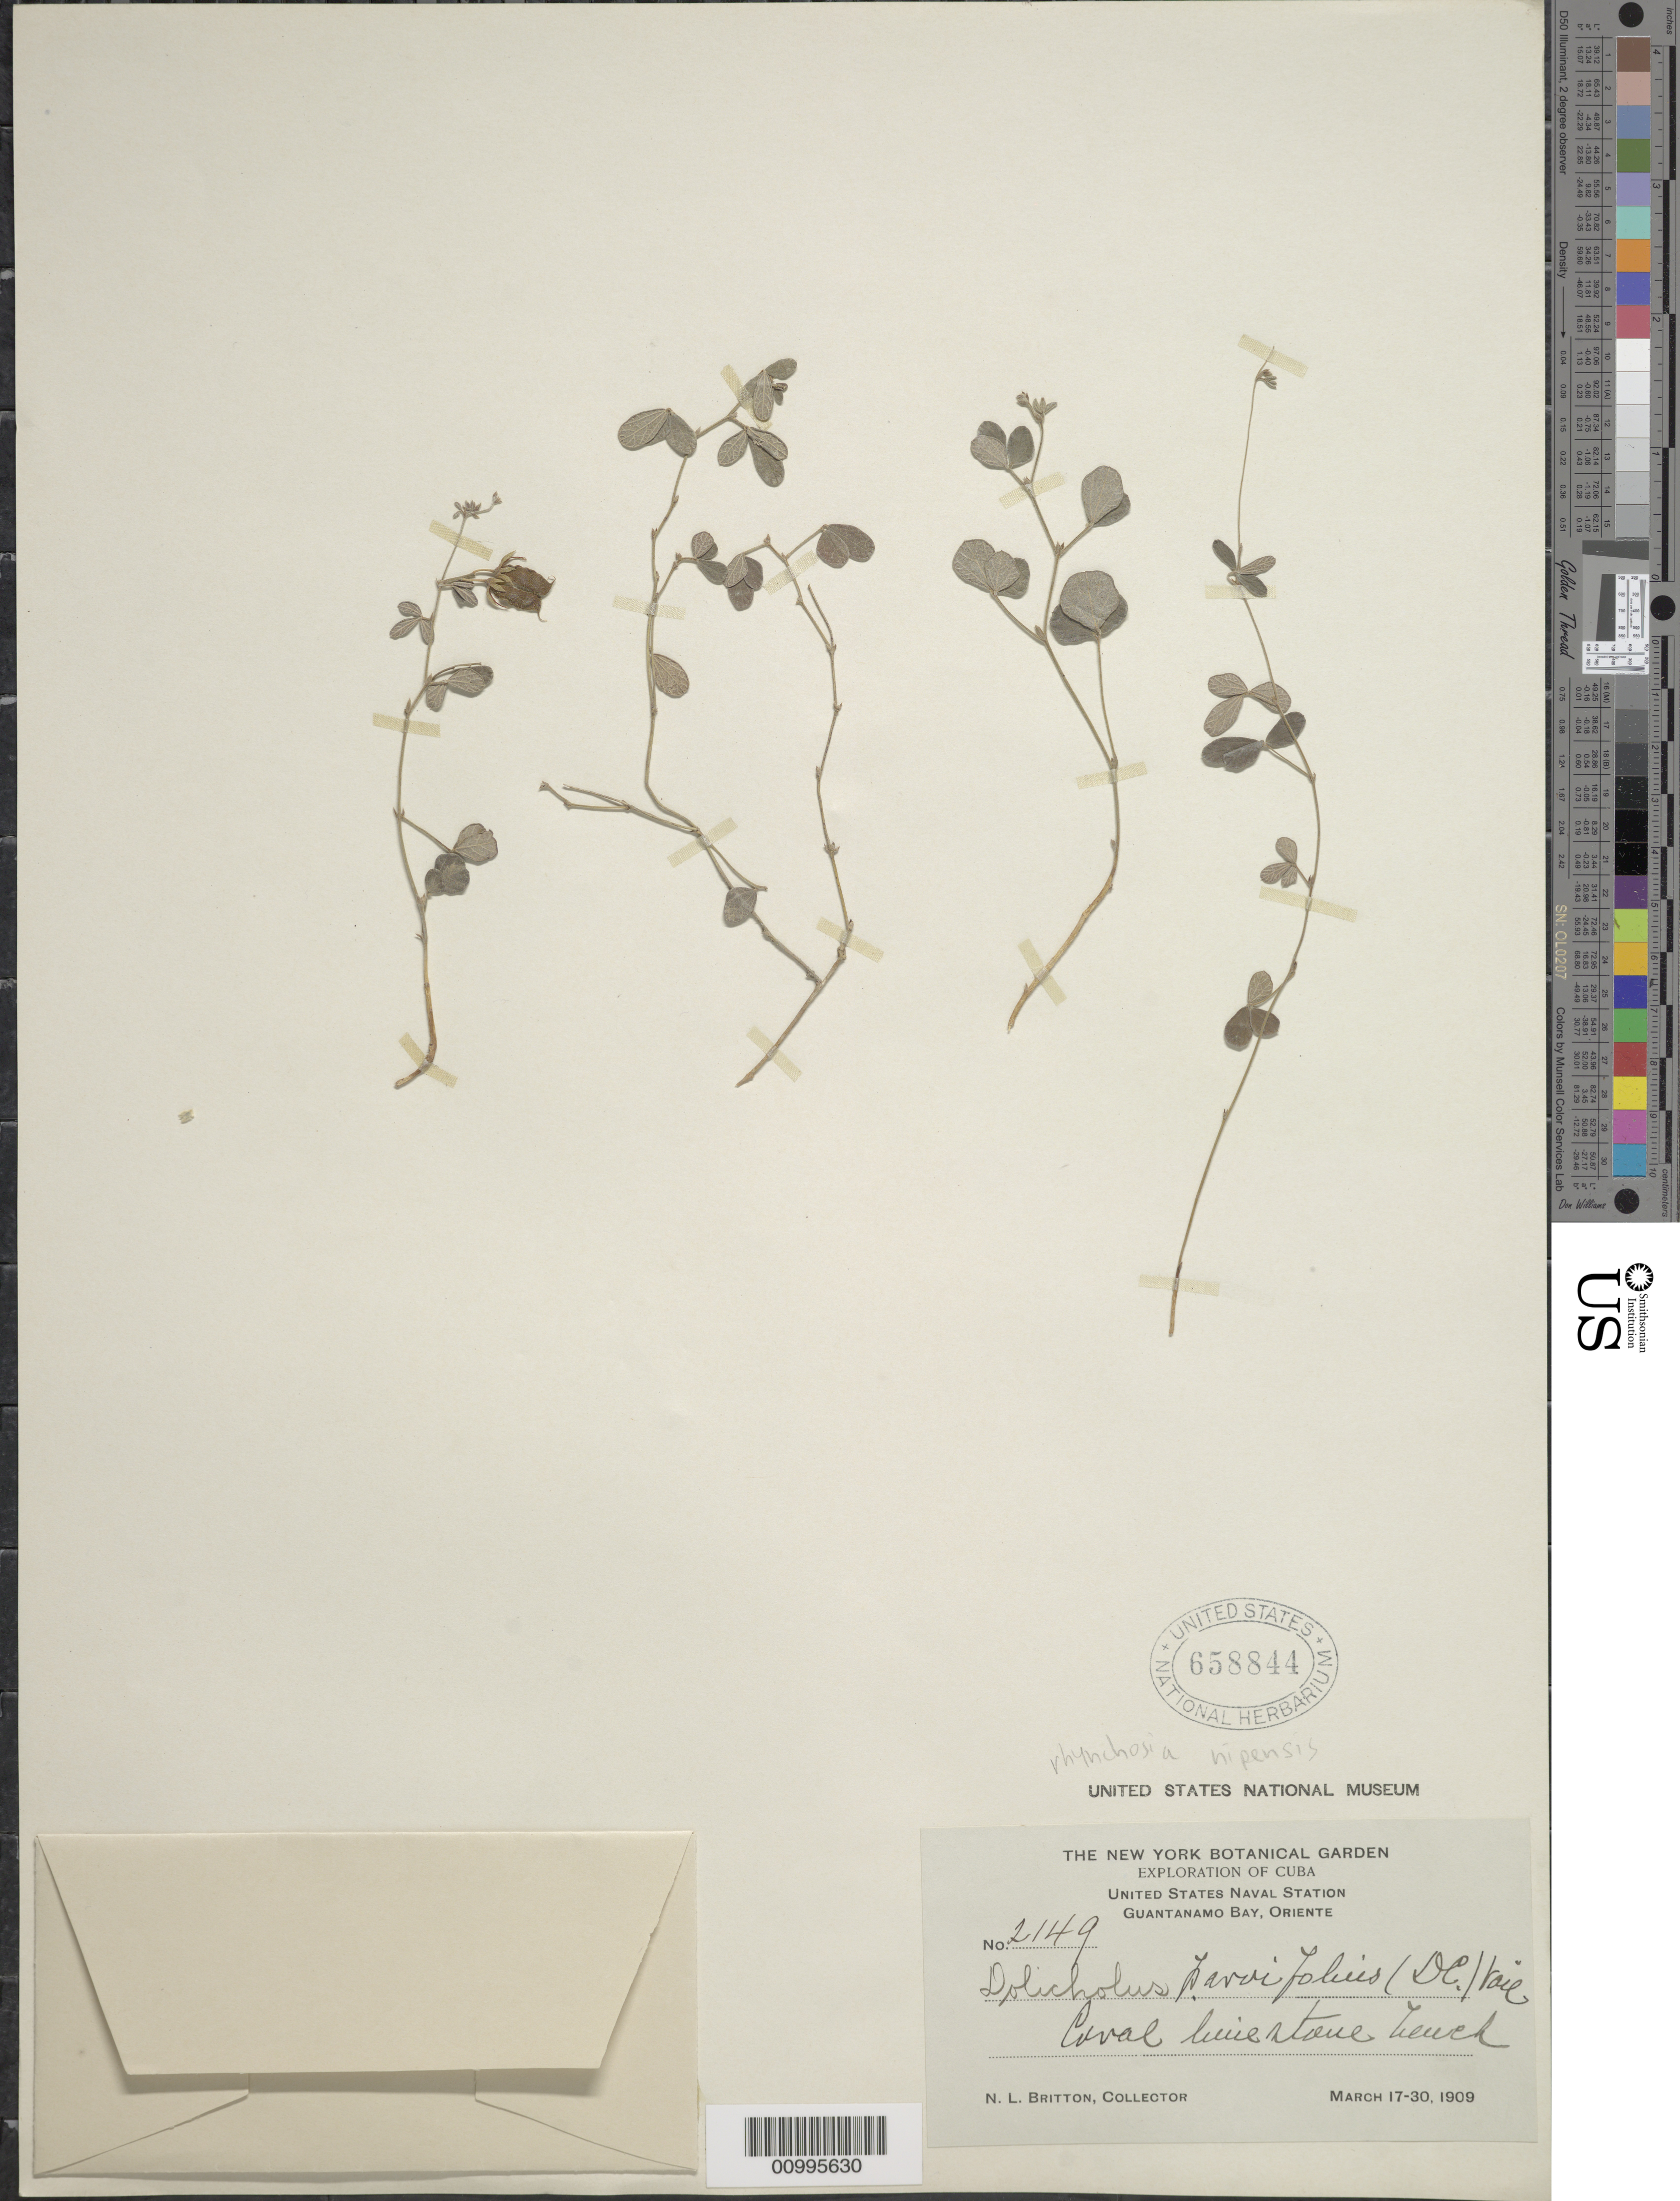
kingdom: Plantae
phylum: Tracheophyta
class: Magnoliopsida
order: Fabales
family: Fabaceae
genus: Rhynchosia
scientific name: Rhynchosia parvifolia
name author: DC.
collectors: N. Britton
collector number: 2149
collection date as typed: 17 Mar 1909 to 30 Mar 1909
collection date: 1909-03-17/1909-03-30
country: Cuba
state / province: Guantanamo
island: Cuba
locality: Guantánamo Bay, Oriente Canal limestone level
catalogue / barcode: US 658844